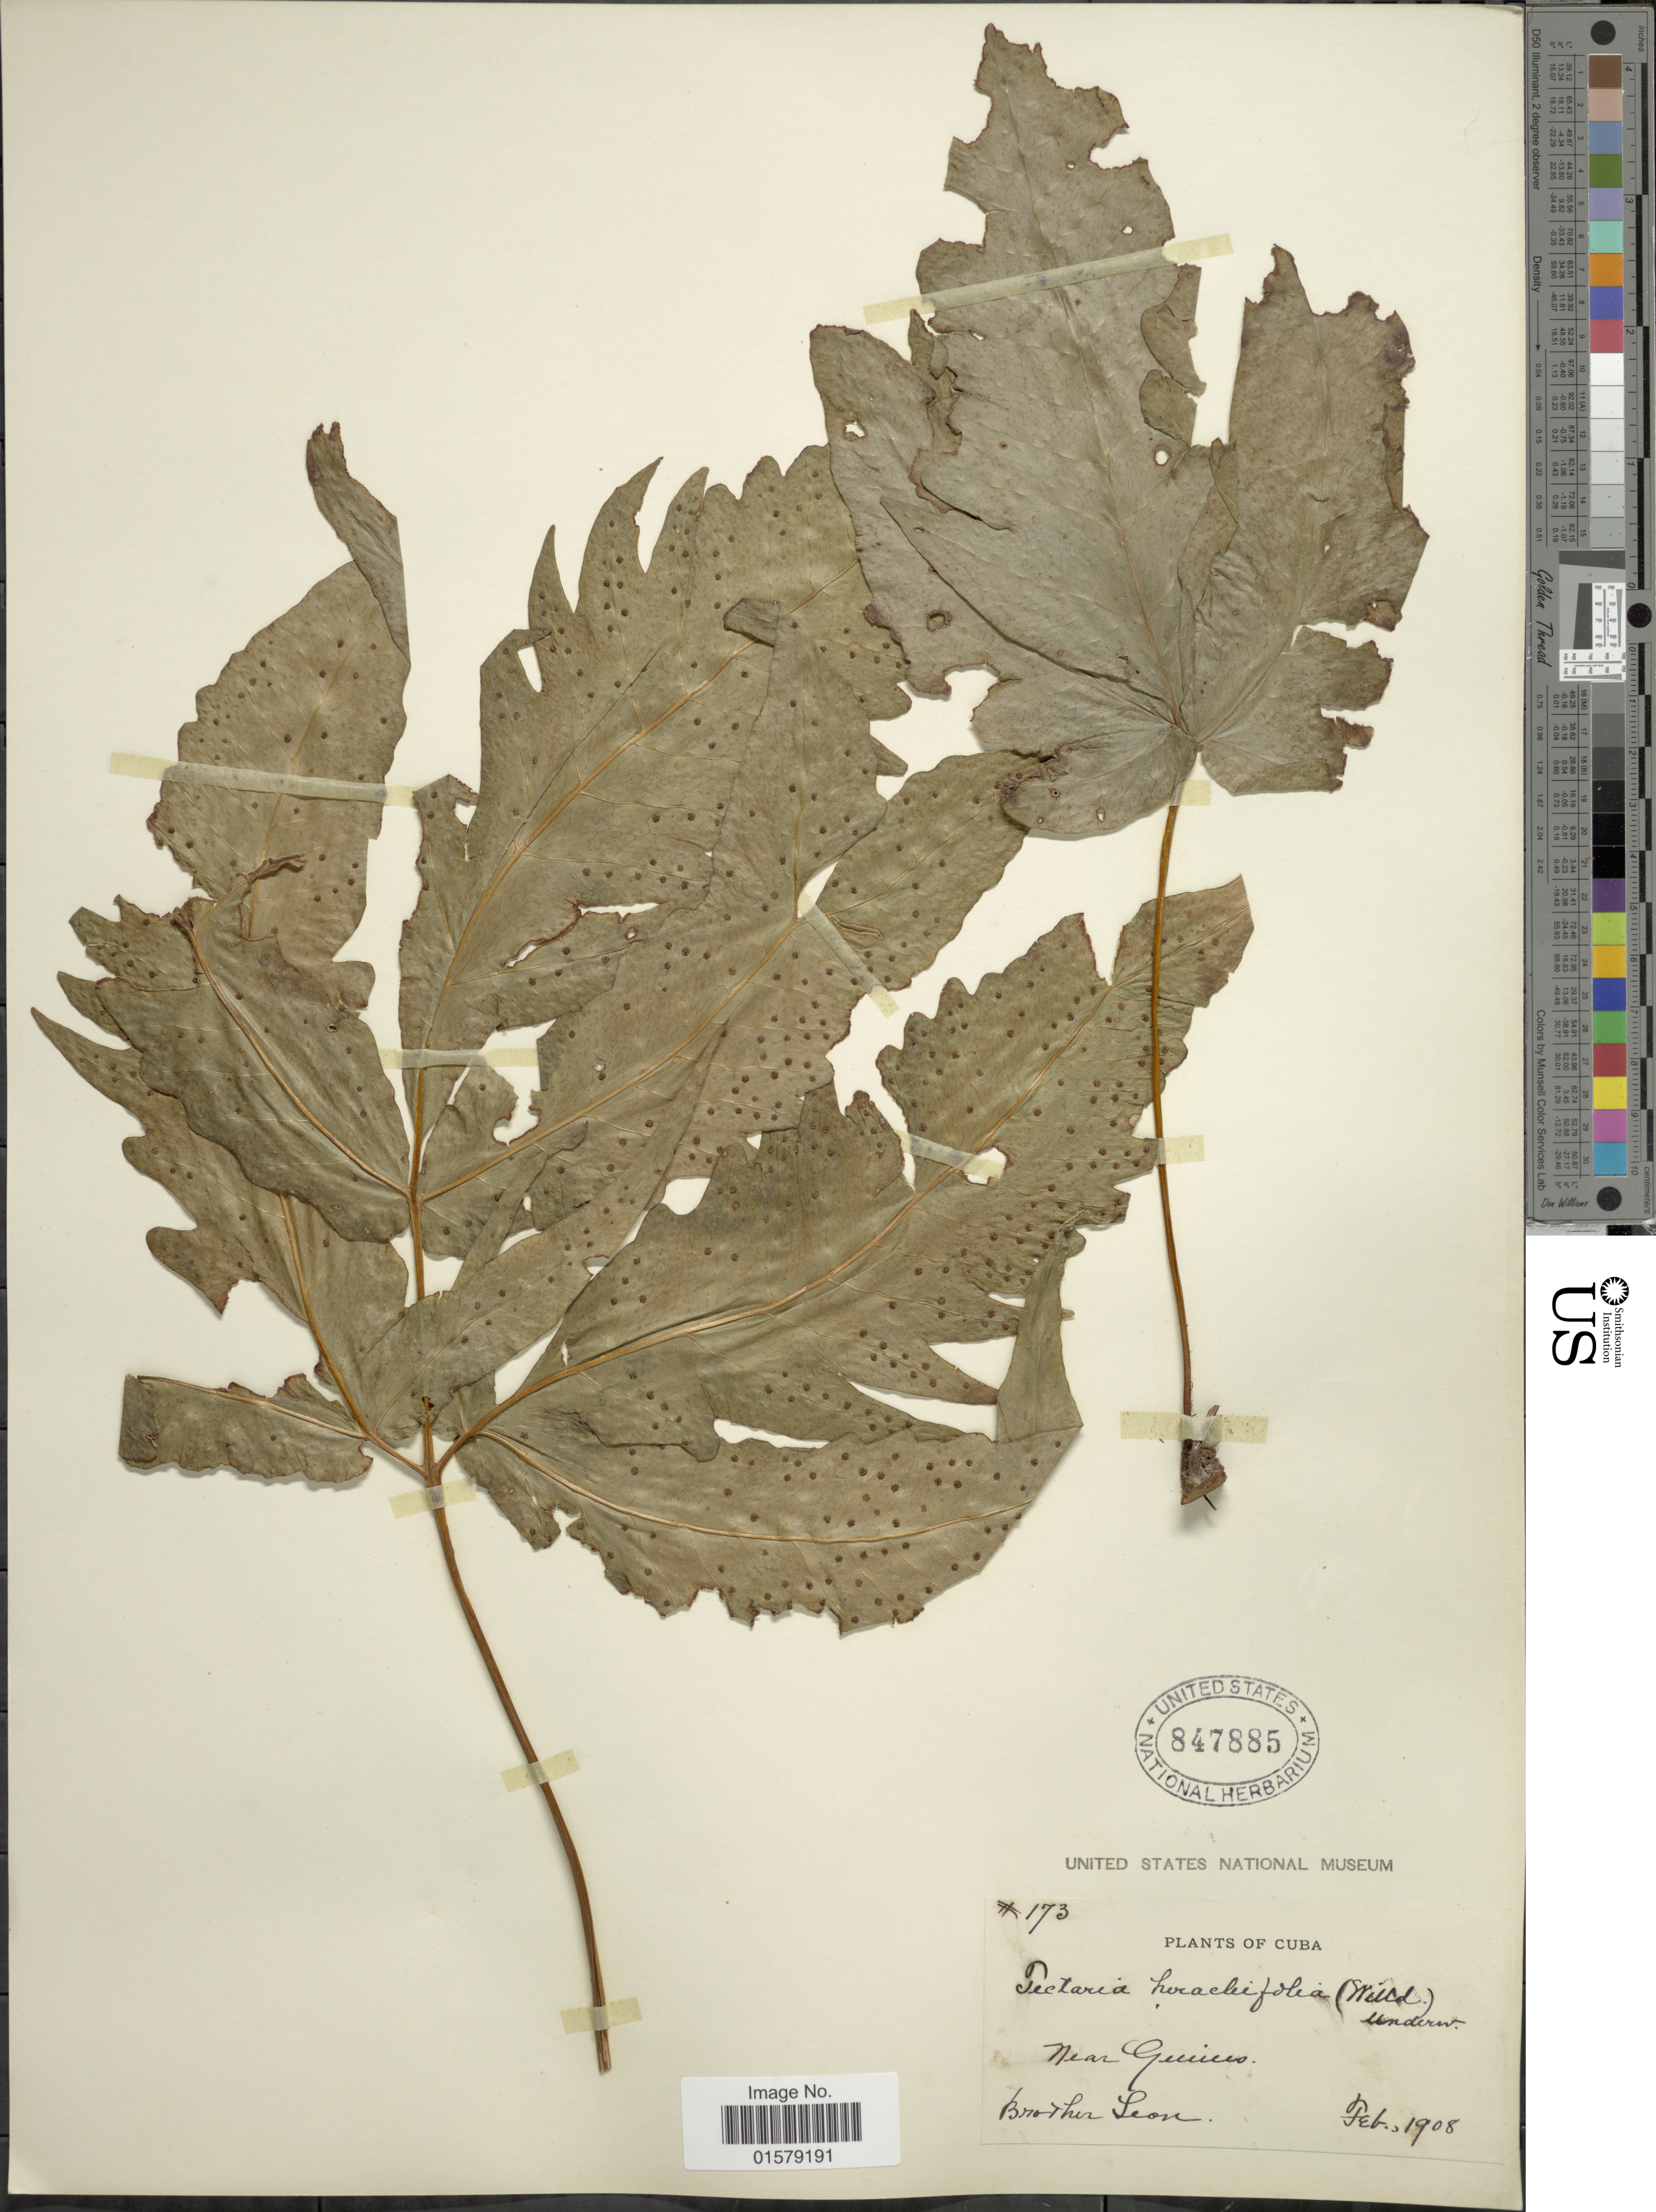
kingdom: Plantae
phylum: Tracheophyta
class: Polypodiopsida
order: Polypodiales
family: Tectariaceae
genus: Tectaria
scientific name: Tectaria heracleifolia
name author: (Willd.) Underw.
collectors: Bro. León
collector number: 173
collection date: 1908-02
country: Cuba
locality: Near Guines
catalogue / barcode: US 847885